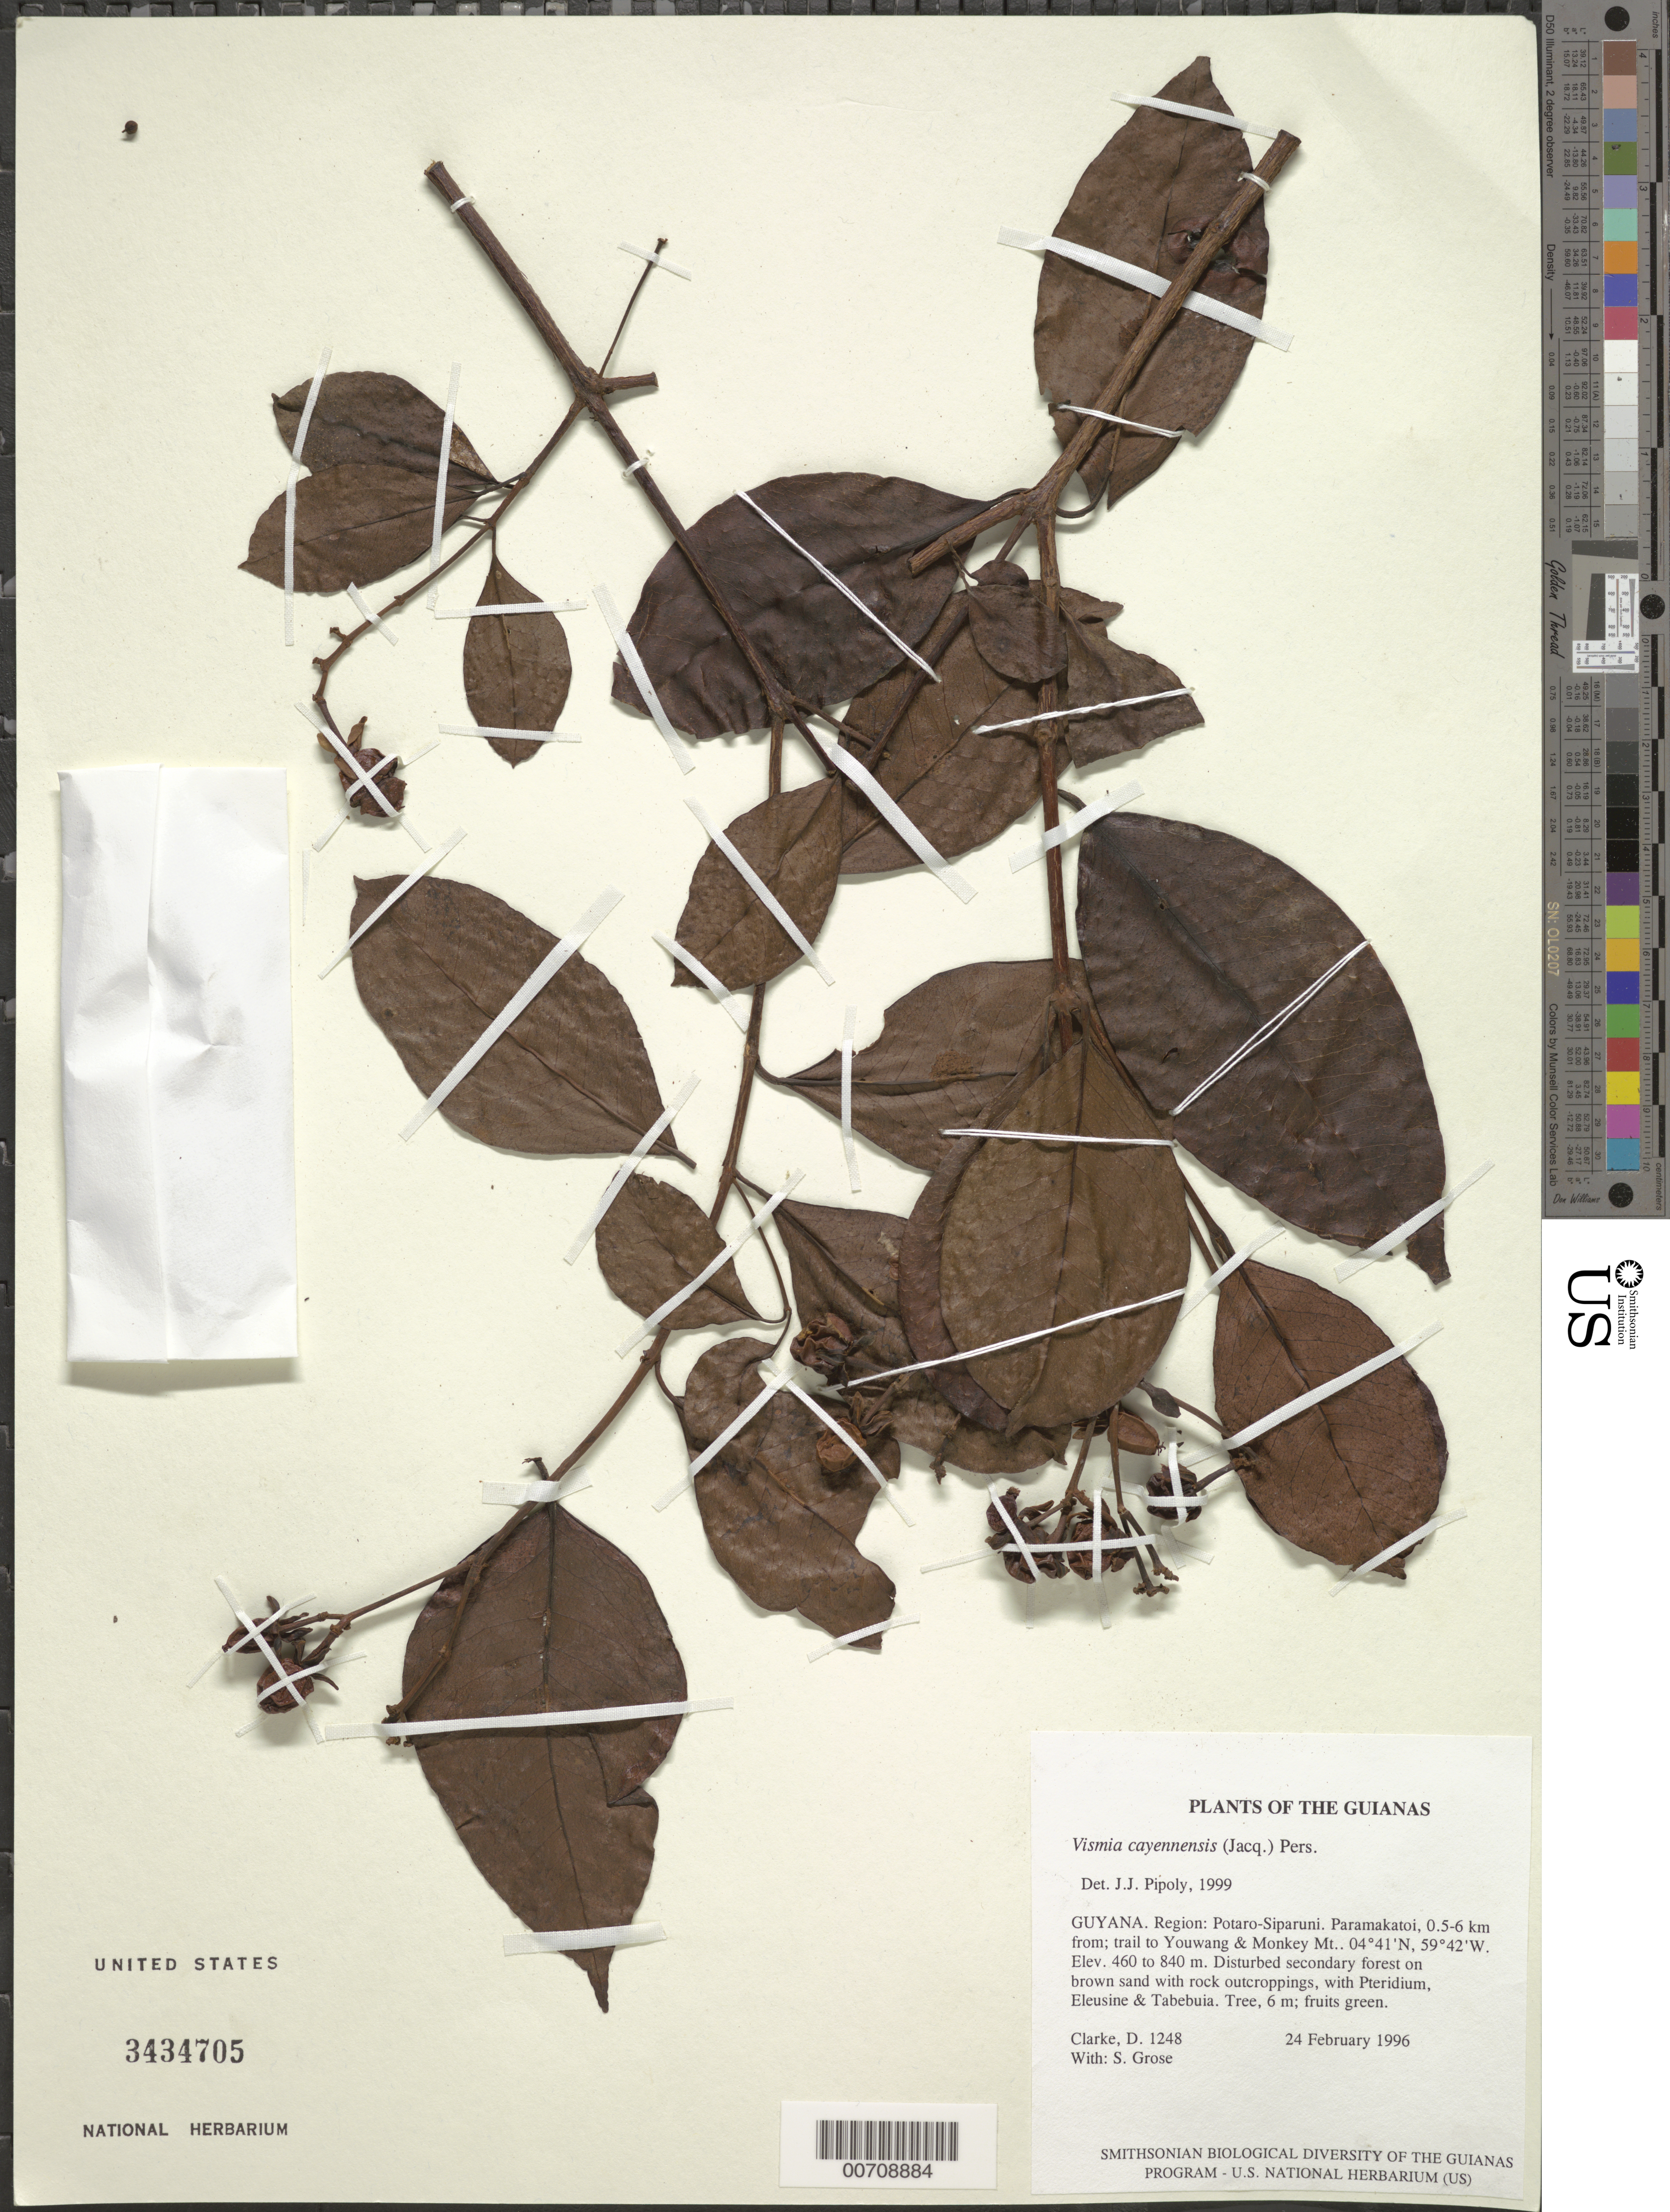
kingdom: Plantae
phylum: Tracheophyta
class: Magnoliopsida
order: Malpighiales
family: Hypericaceae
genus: Vismia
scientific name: Vismia cayennensis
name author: (Jacq.) Pers.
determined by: Pipoly, J. J., III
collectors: H. D. Clarke & S. Grose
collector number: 1248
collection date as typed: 24 February 1996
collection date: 1996-02-24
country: Guyana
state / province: Potaro-Siparuni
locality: Paramakatoi, 0.5-6 km from; trail to Youwang & Monkey Mt.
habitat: Disturbed secondary forest on brown sand with rock outcroppings, with Pteridium, Eleusine & Tabebuia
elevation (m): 460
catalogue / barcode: US 3434705